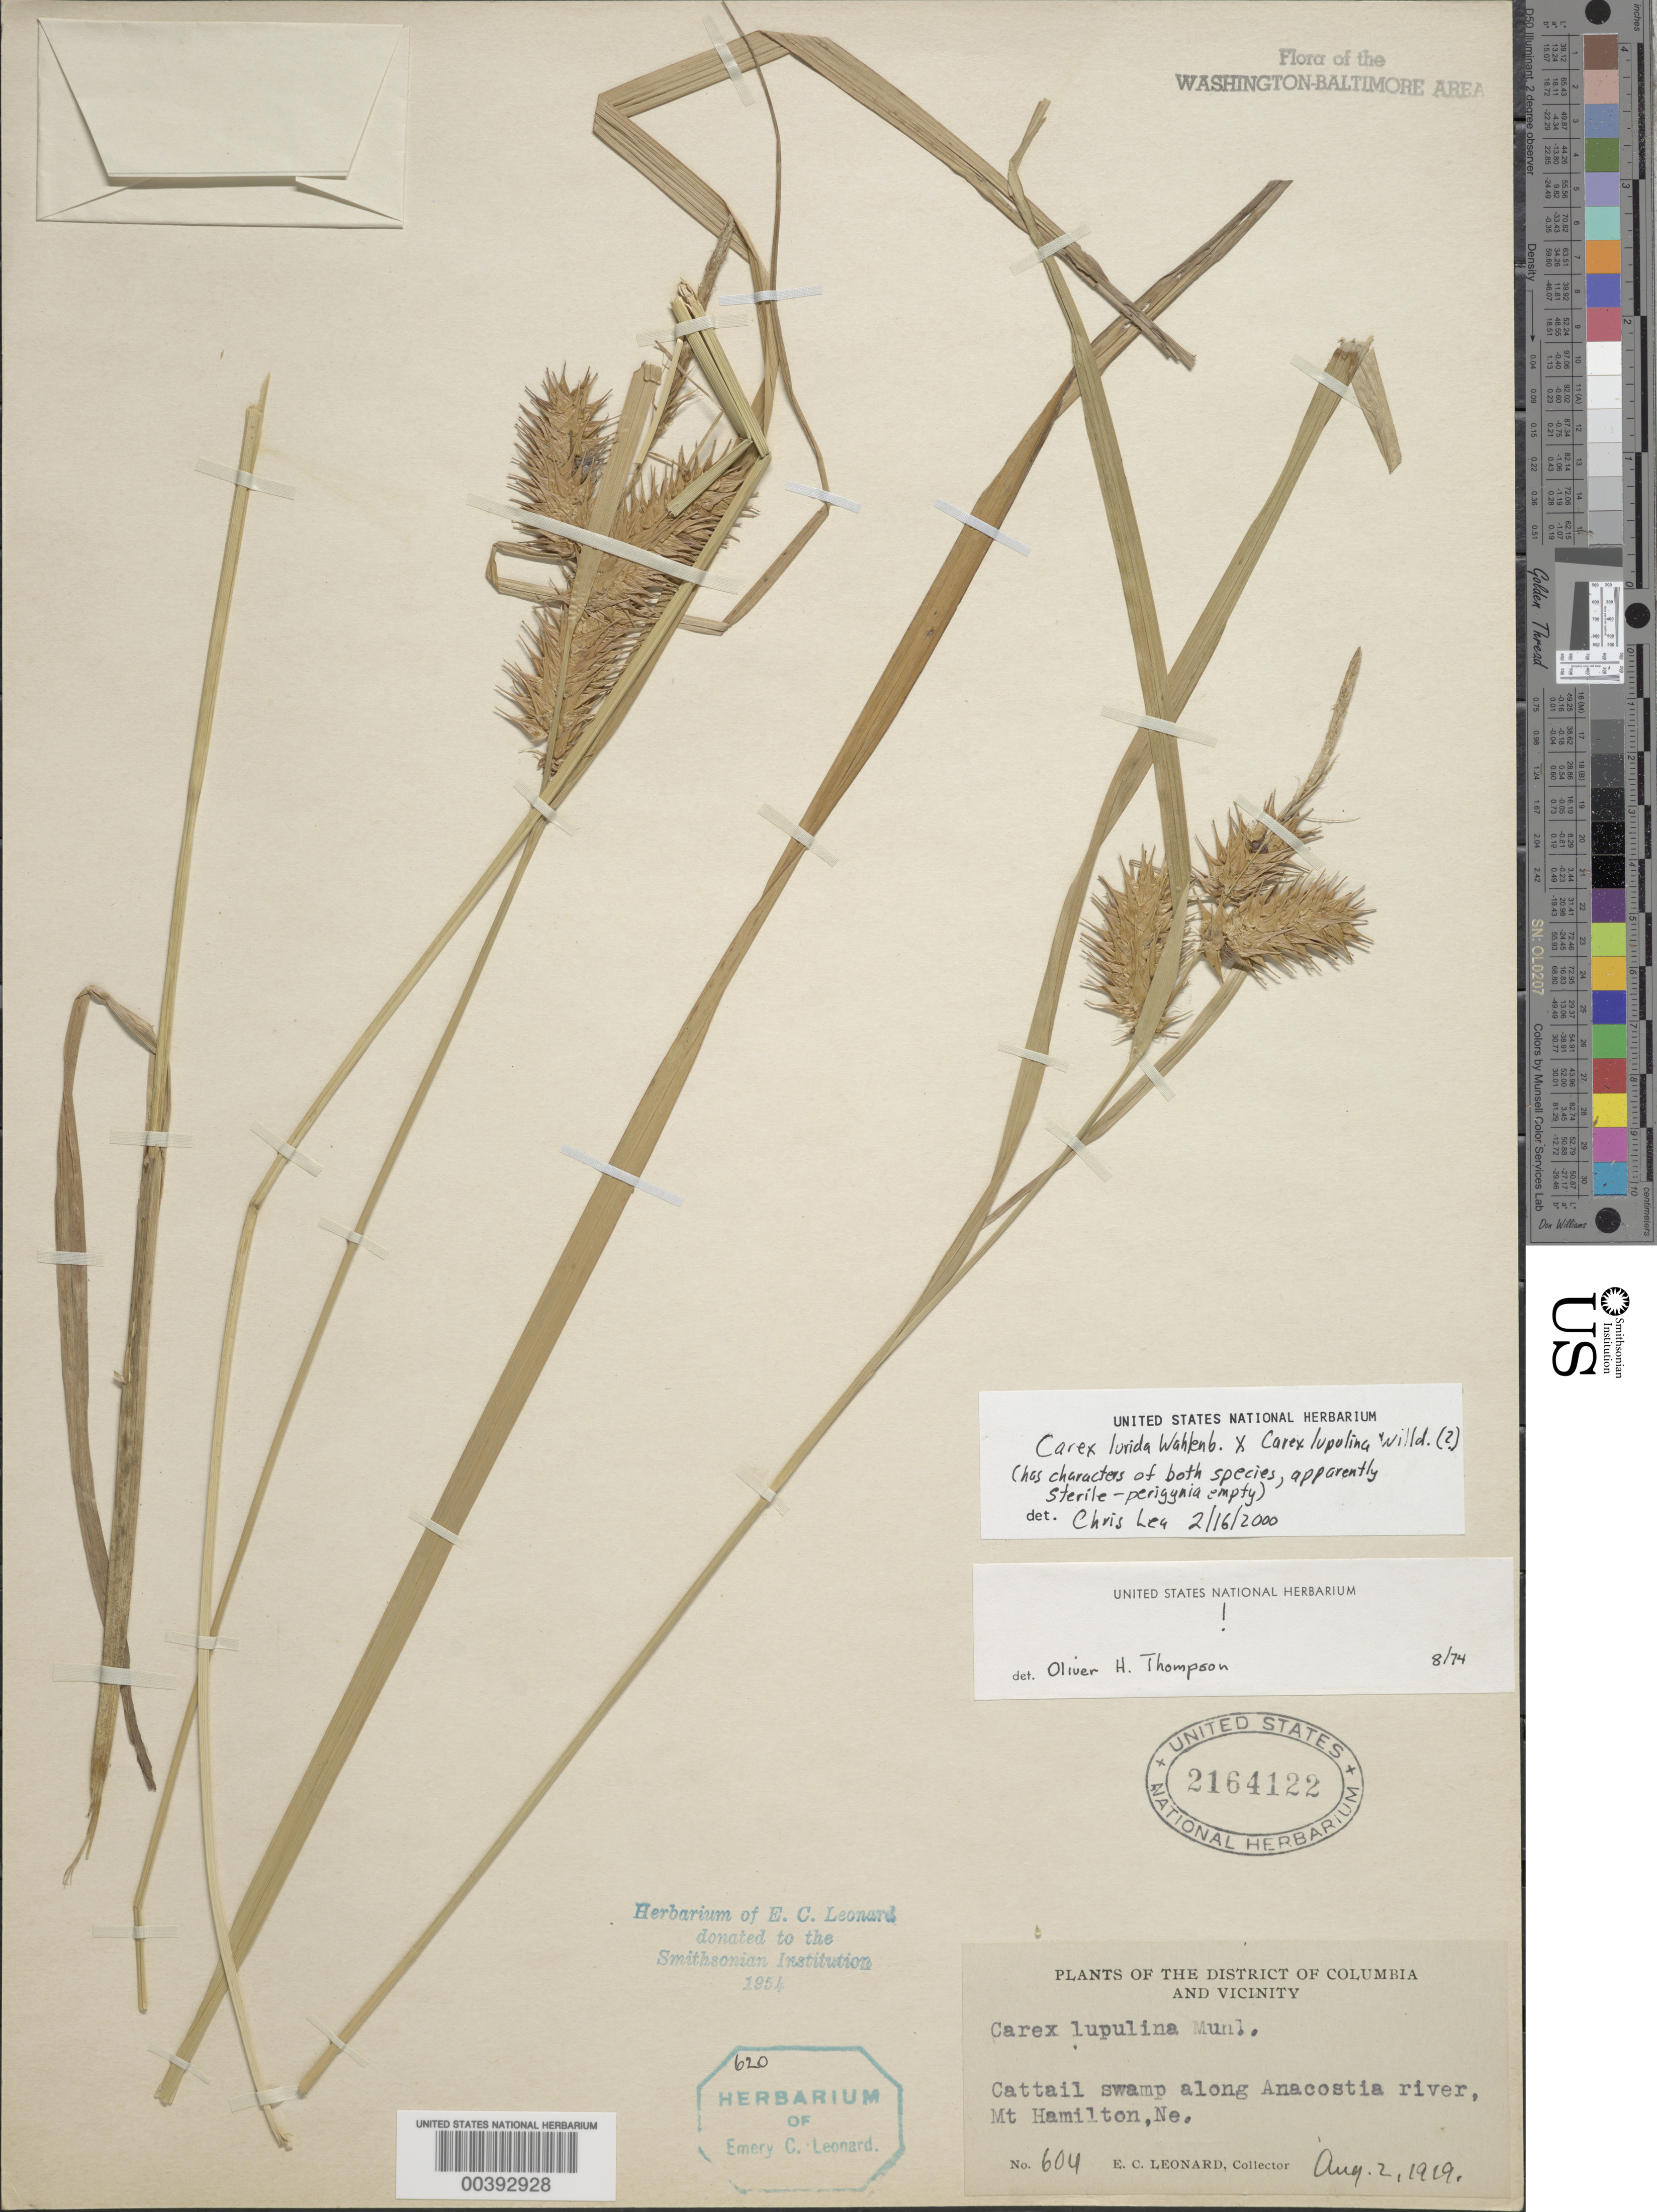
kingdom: Plantae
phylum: Tracheophyta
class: Liliopsida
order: Poales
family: Cyperaceae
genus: Carex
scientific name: Carex lurida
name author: Wahlenb.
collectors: E. C. Leonard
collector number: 604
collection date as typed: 02 Aug 1919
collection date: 1919-08-02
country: United States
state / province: District of Columbia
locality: Anacostia River, Mount Hamilton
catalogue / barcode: US 2164122